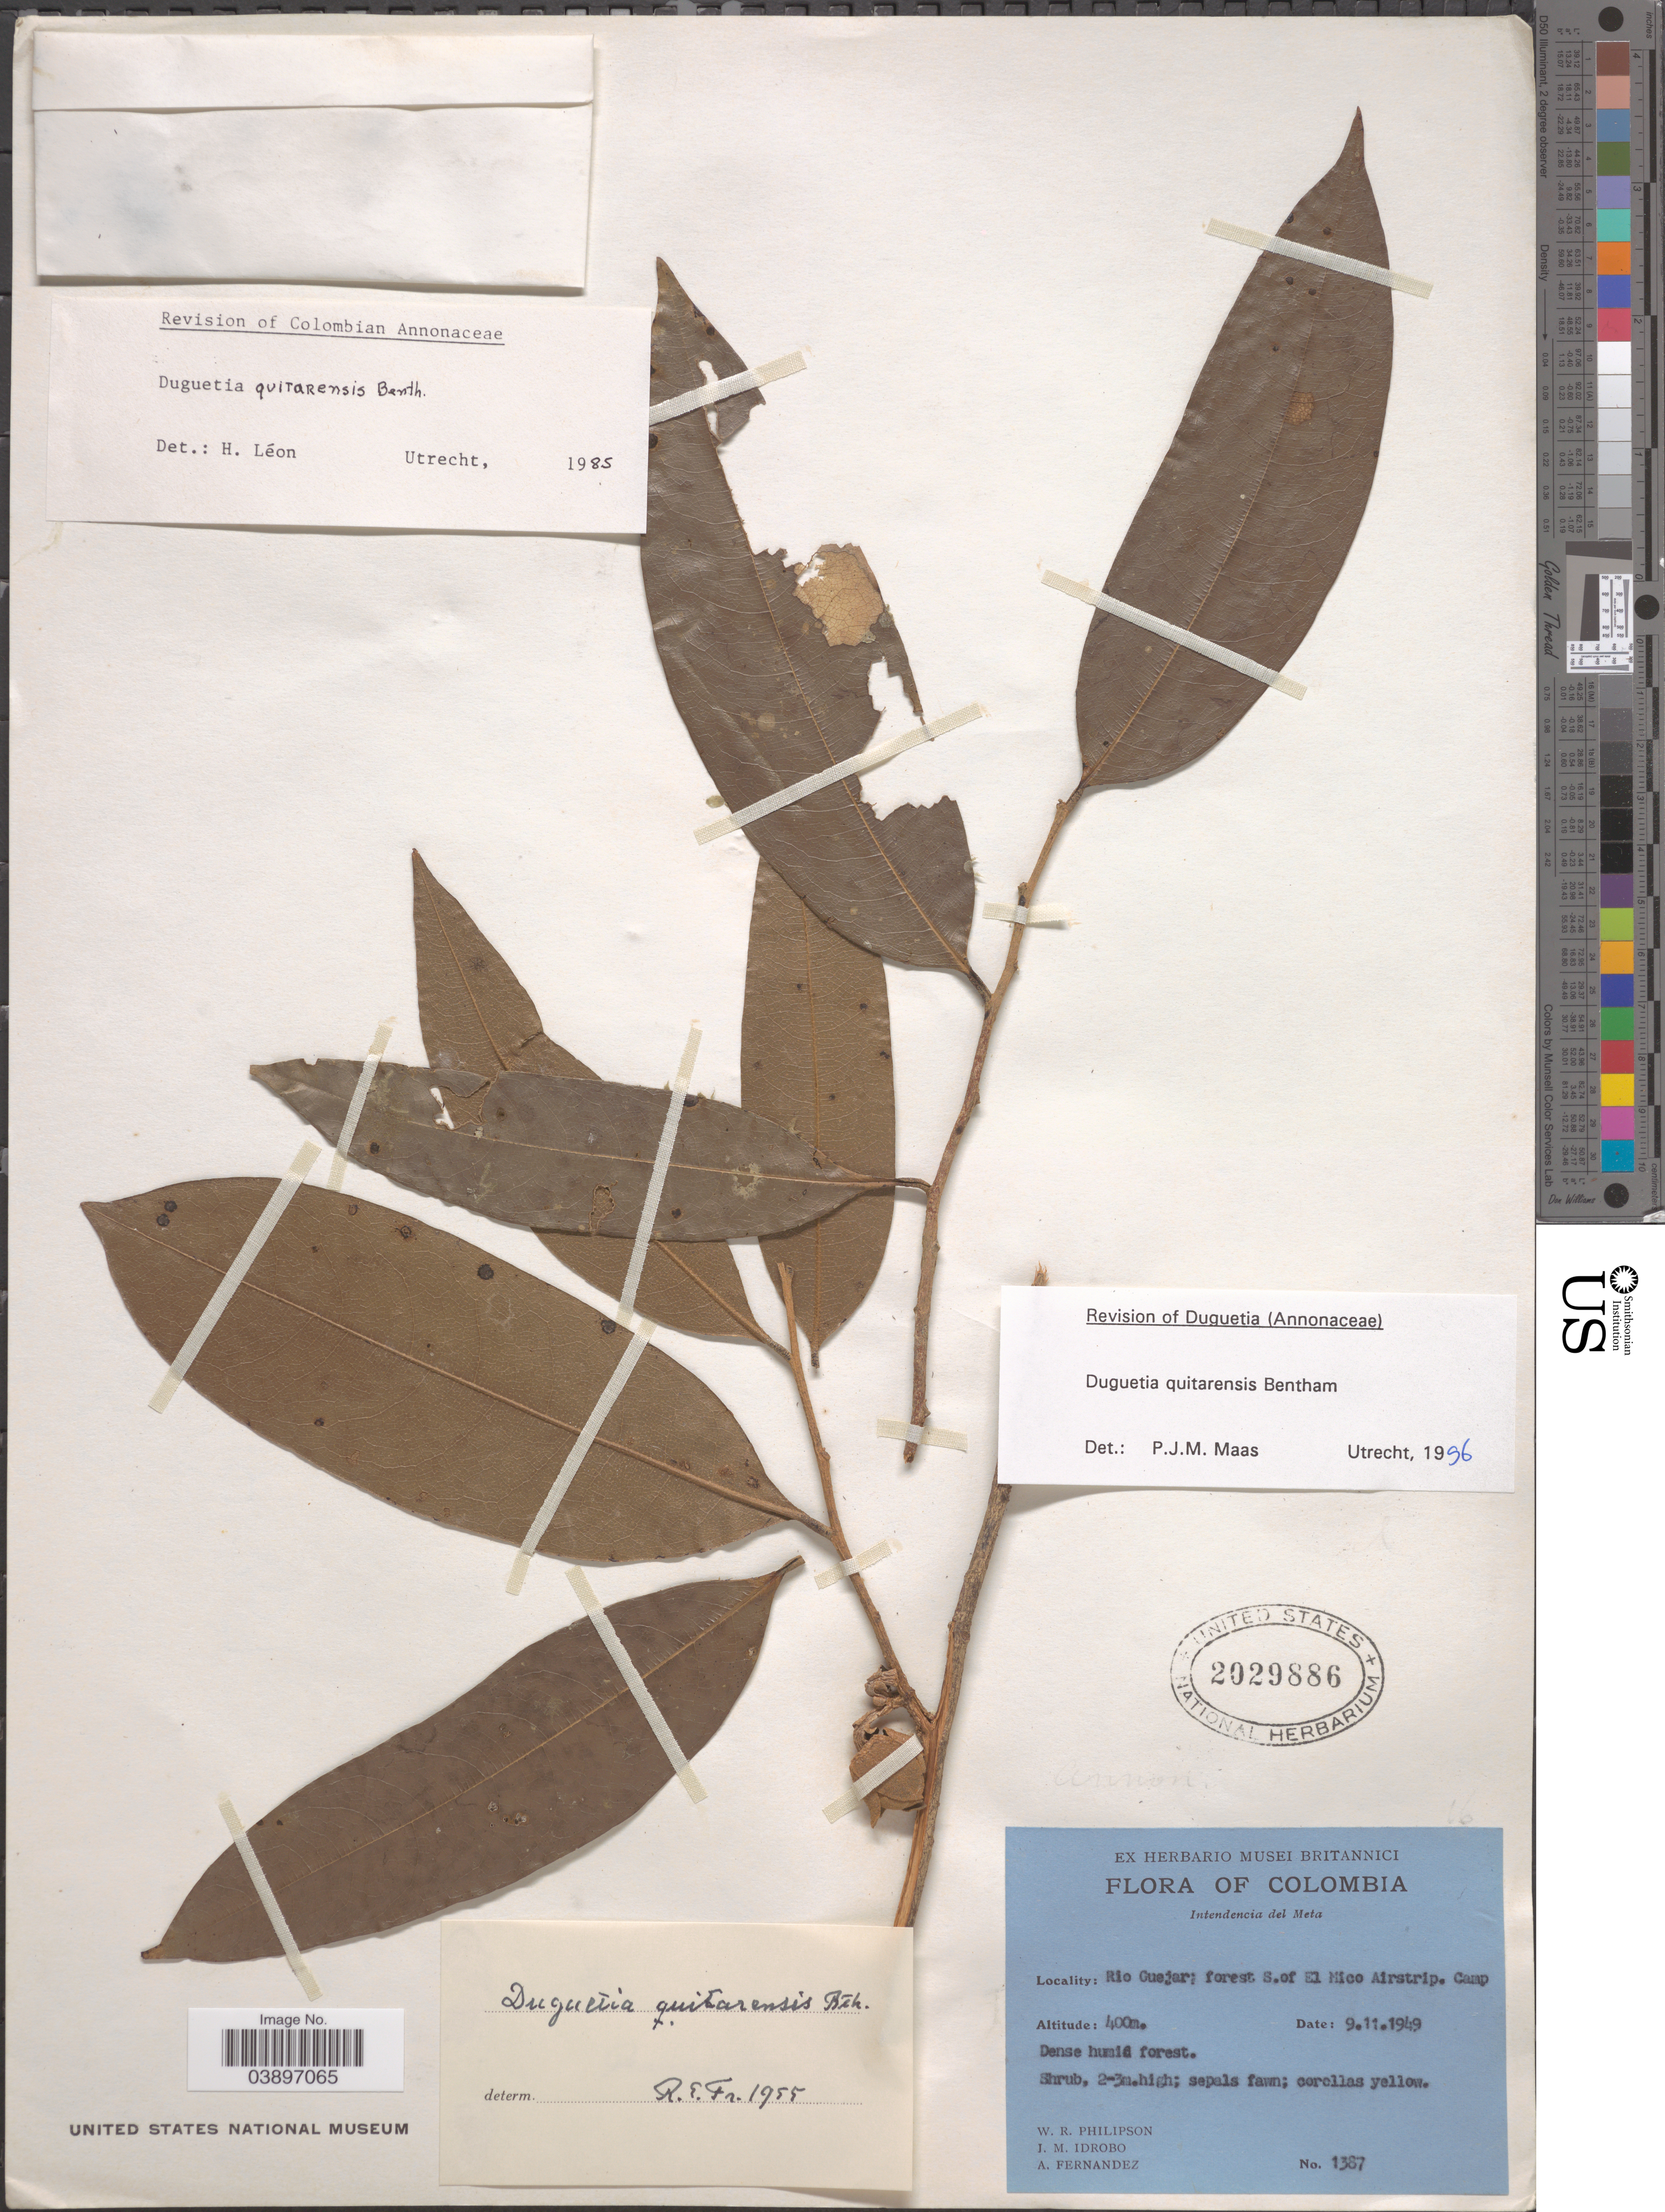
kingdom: Plantae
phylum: Tracheophyta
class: Magnoliopsida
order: Magnoliales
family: Annonaceae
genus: Duguetia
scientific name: Duguetia quitarensis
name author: Benth.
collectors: W. R. Philipson, J. M. Idrobo & A. Fernandez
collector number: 1387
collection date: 1949-11-09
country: Colombia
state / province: Meta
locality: Intendencia del Meta. Rio Guejar: forest S. of El Mico Airstrip. Camp.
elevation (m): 400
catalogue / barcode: US 2029886